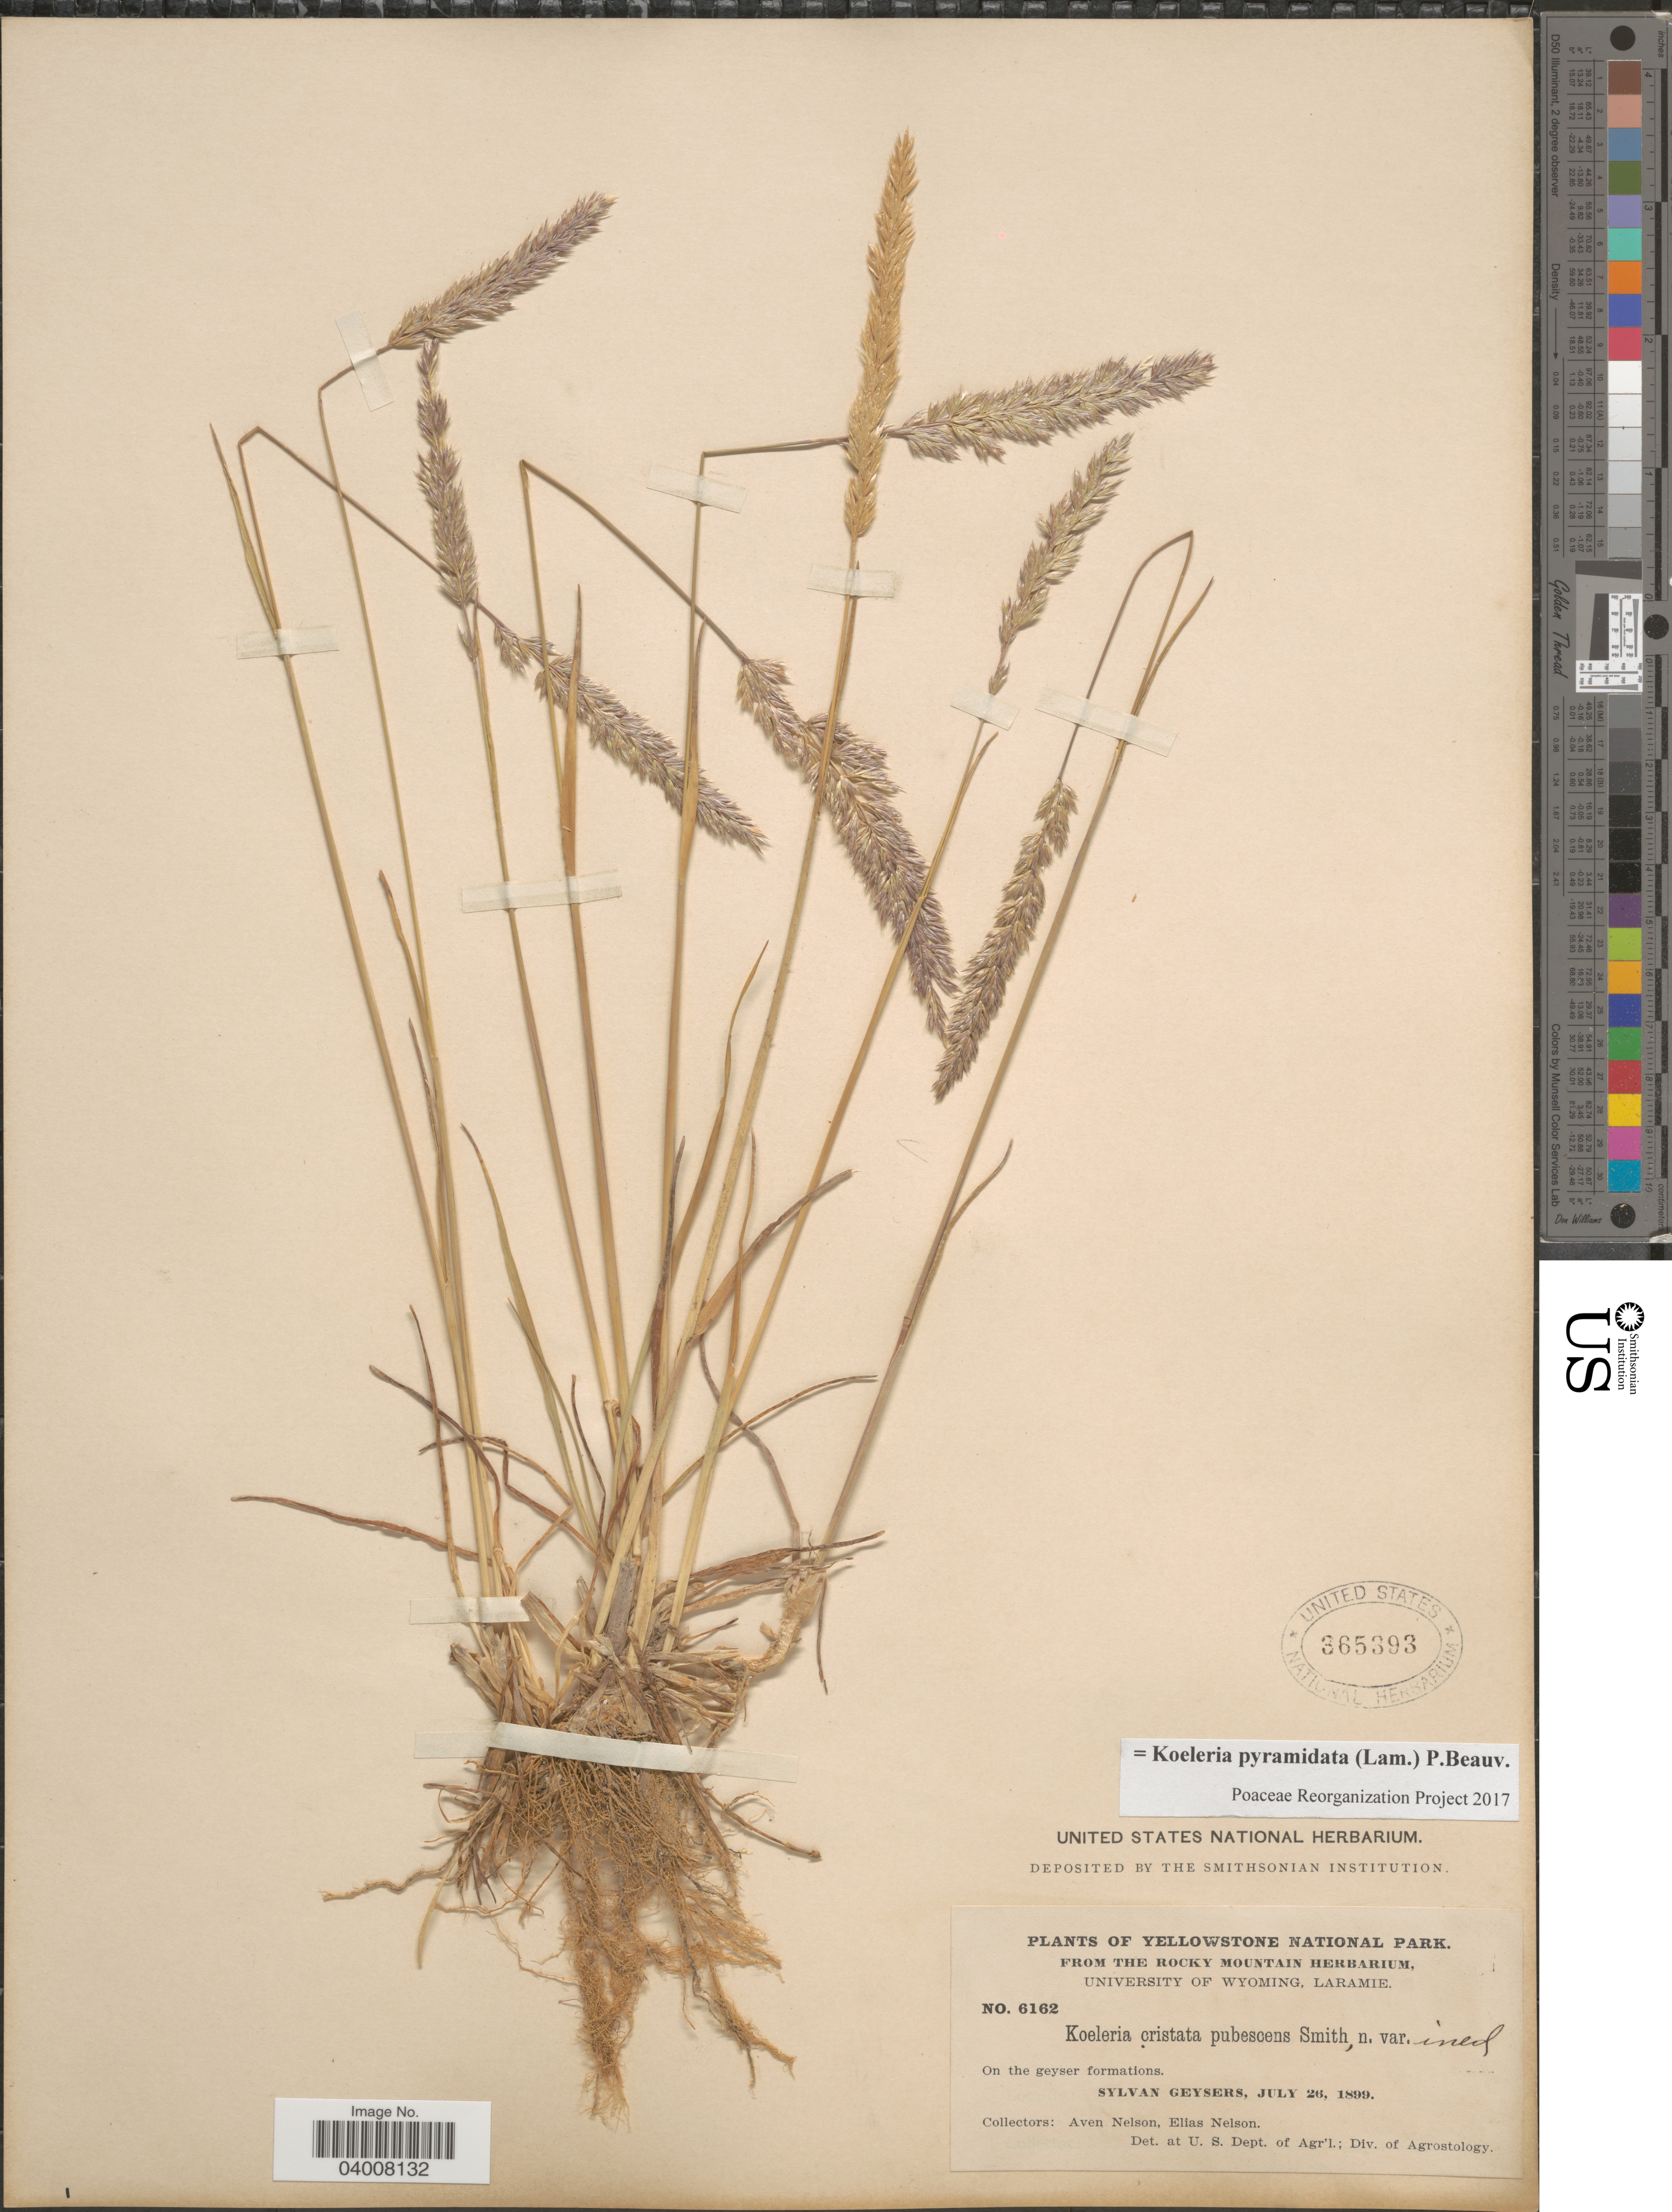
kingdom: Plantae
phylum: Tracheophyta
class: Liliopsida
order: Poales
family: Poaceae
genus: Koeleria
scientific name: Koeleria pyramidata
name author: (Lam.) P. Beauv.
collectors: A. Nelson & E. Nelson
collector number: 6162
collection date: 1899-07-26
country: United States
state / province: Wyoming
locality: Yellowstone National Park. On the geyser formations. Sylvan Geysers.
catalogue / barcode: US 365393